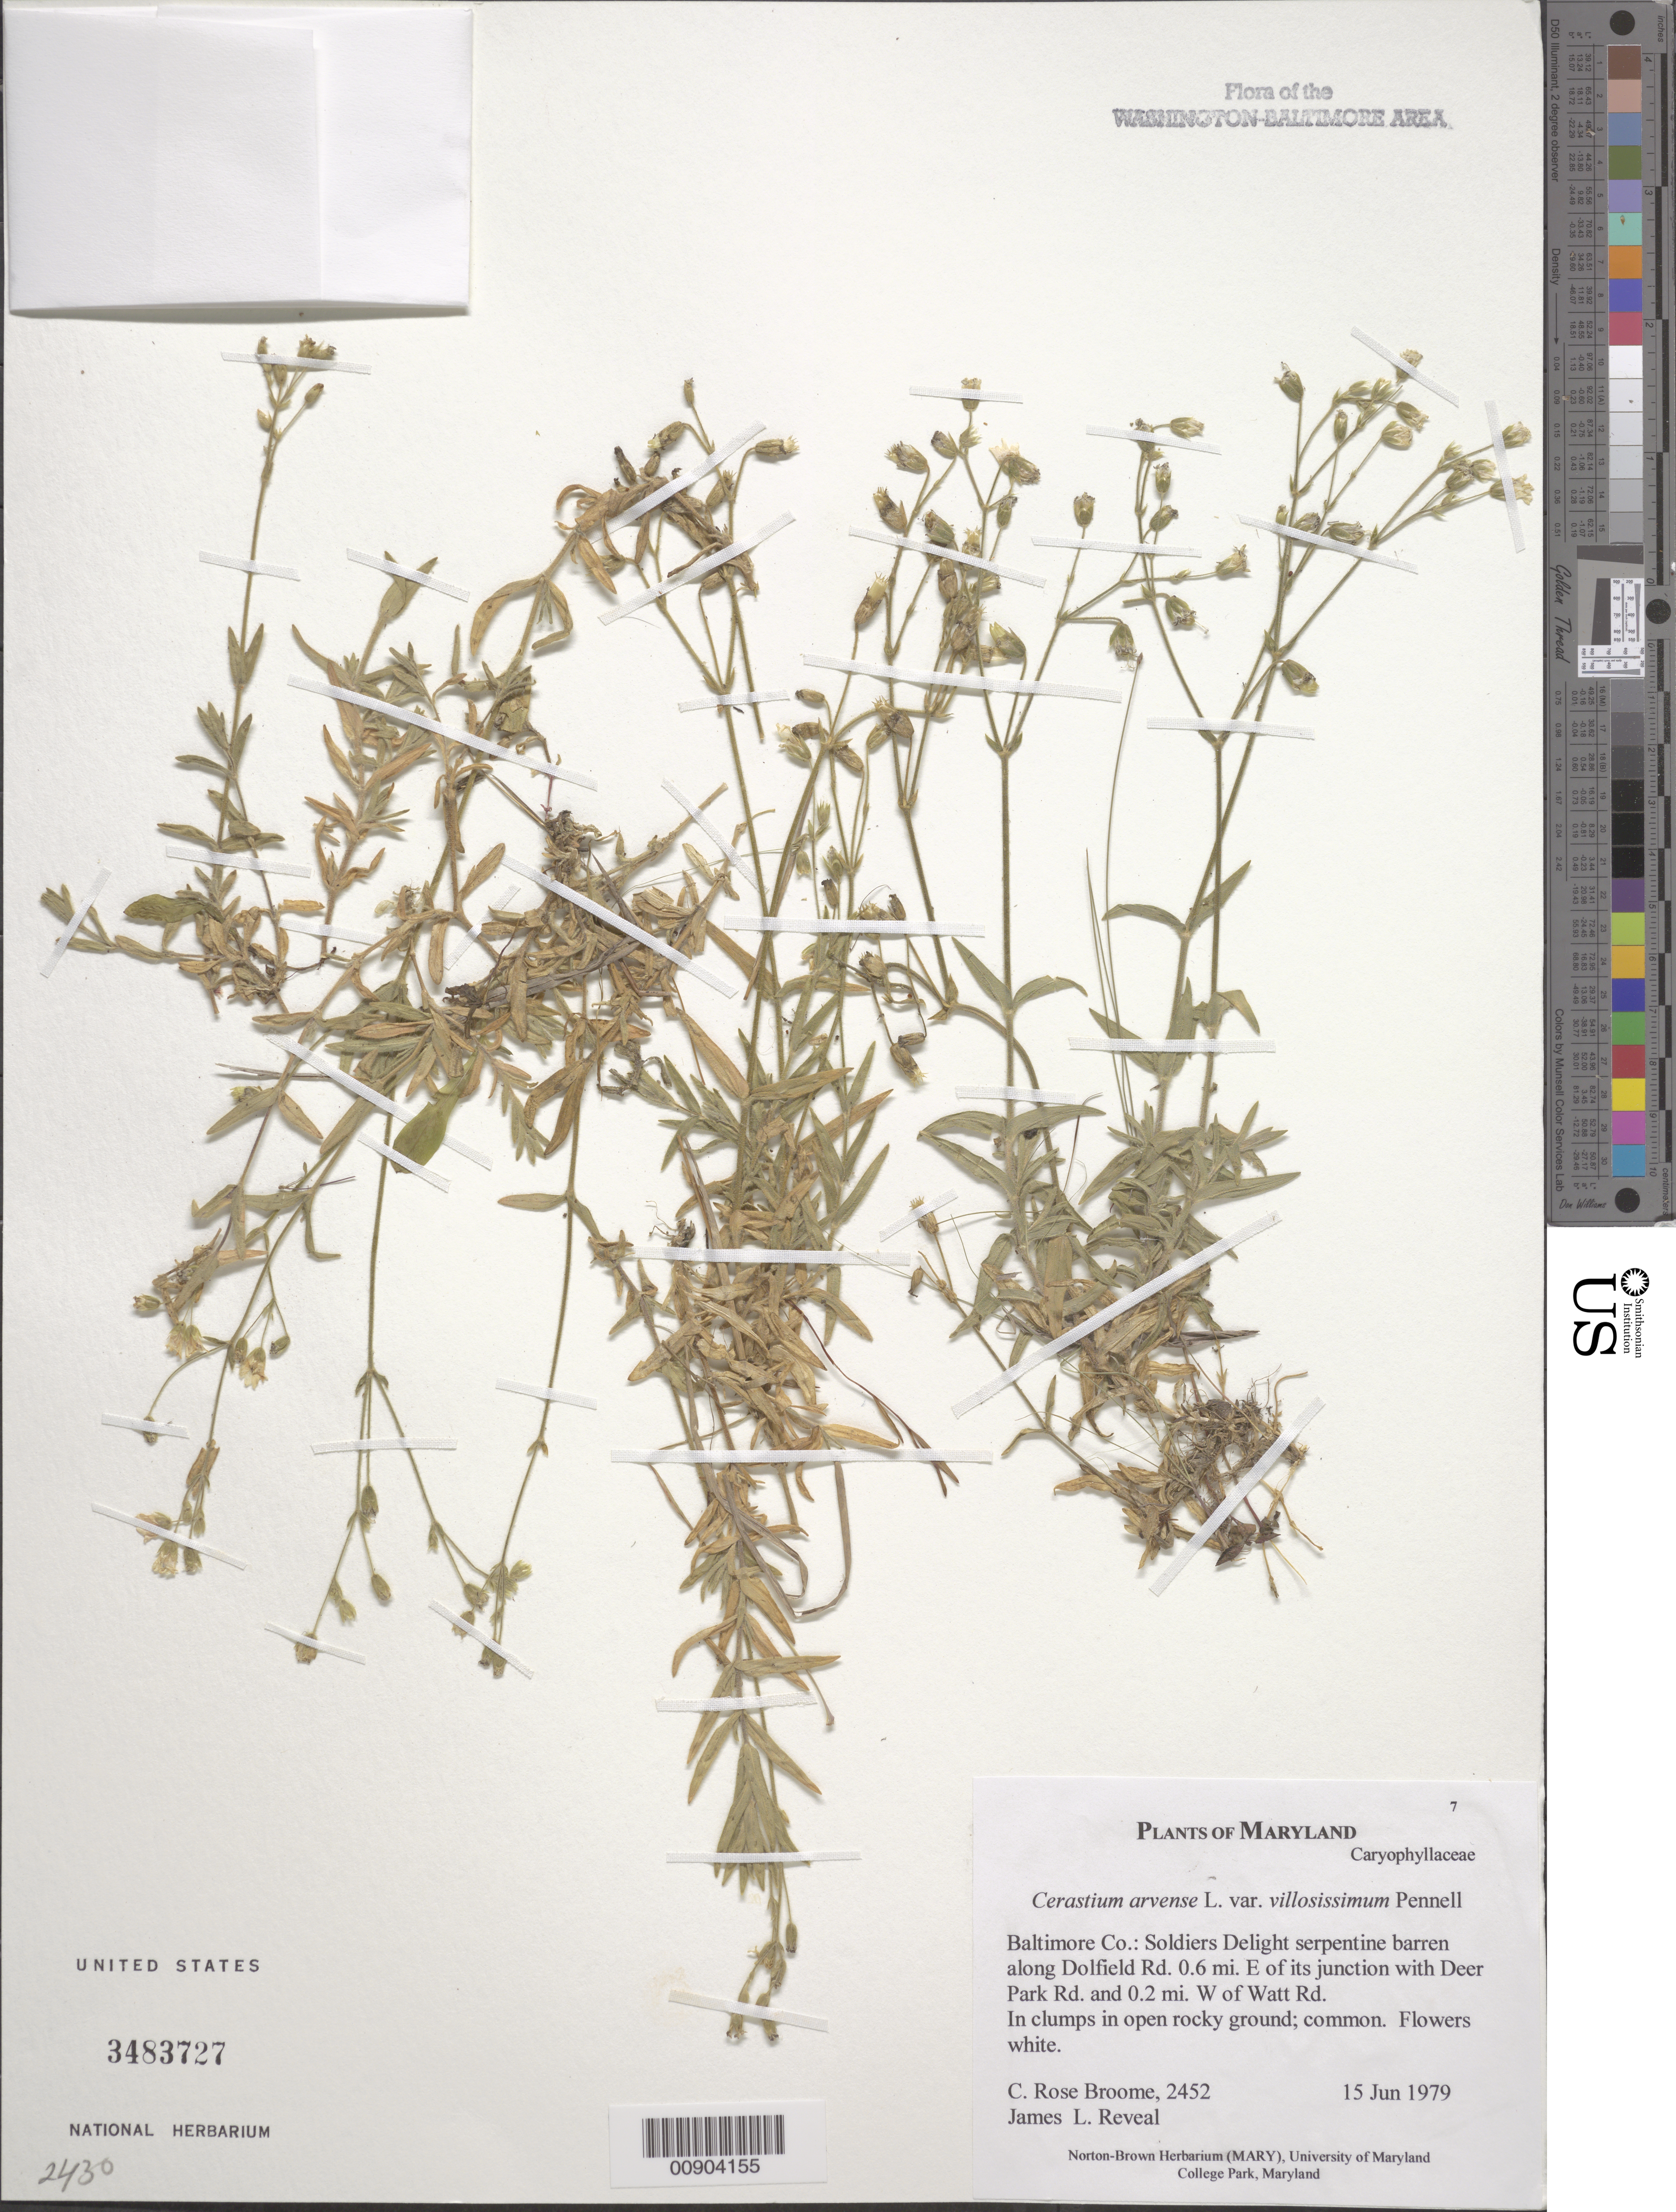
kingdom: Plantae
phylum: Tracheophyta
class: Magnoliopsida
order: Caryophyllales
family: Caryophyllaceae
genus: Cerastium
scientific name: Cerastium arvense var. villosissimum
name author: Pennell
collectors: C. R. Broome & J. L. Reveal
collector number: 2452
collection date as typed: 15 Jun 1979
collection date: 1979-06-15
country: United States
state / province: Maryland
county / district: Baltimore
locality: Soldiers Delight serpentine barren along Dolfield Rd. 0.6 mi. E of its junction with Deer Park Rd. and 0.2 mi. W of Watt Rd.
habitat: In clumps in open rocky ground; common.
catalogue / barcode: US 3483727